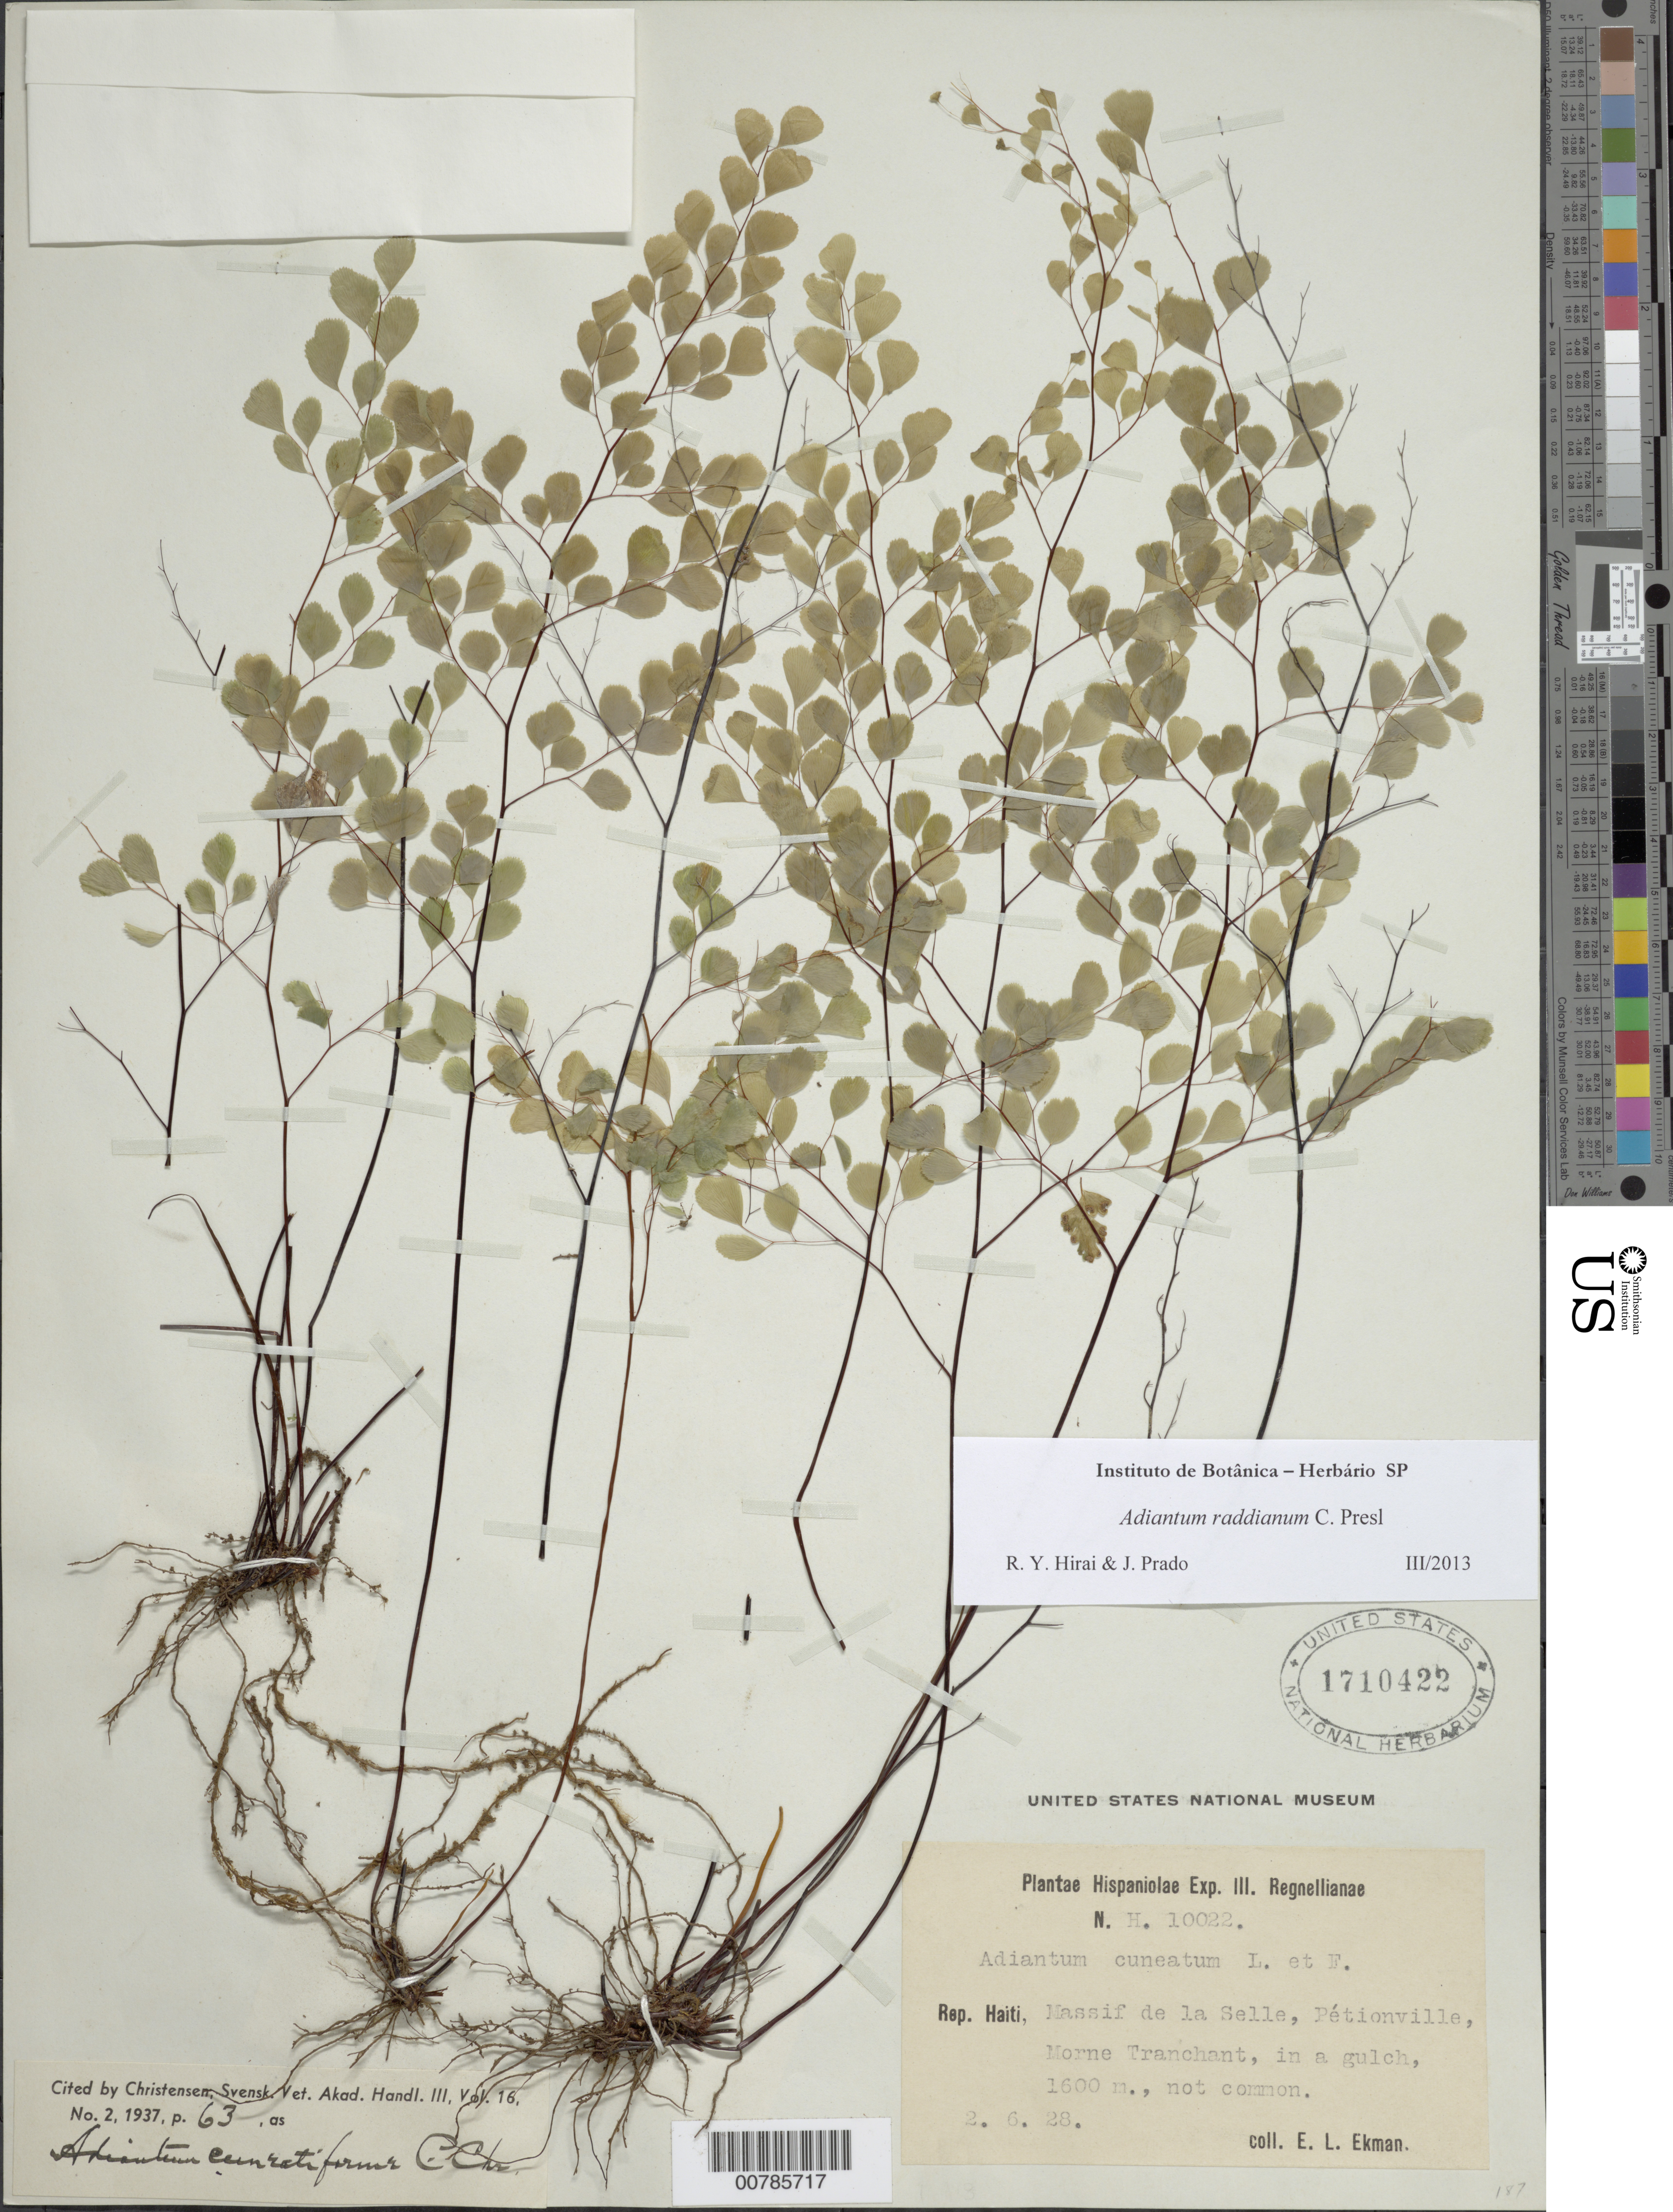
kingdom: Plantae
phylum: Tracheophyta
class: Polypodiopsida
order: Polypodiales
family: Pteridaceae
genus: Adiantum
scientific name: Adiantum raddianum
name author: C. Presl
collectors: E. L. Ekman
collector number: H 10022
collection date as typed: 02 Jun 1928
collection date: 1928-06-02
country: Haiti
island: Hispaniola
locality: Massif de la Selle, Pétionville, Morne Tranchant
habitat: In a gulch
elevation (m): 1600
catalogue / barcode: US 1710422